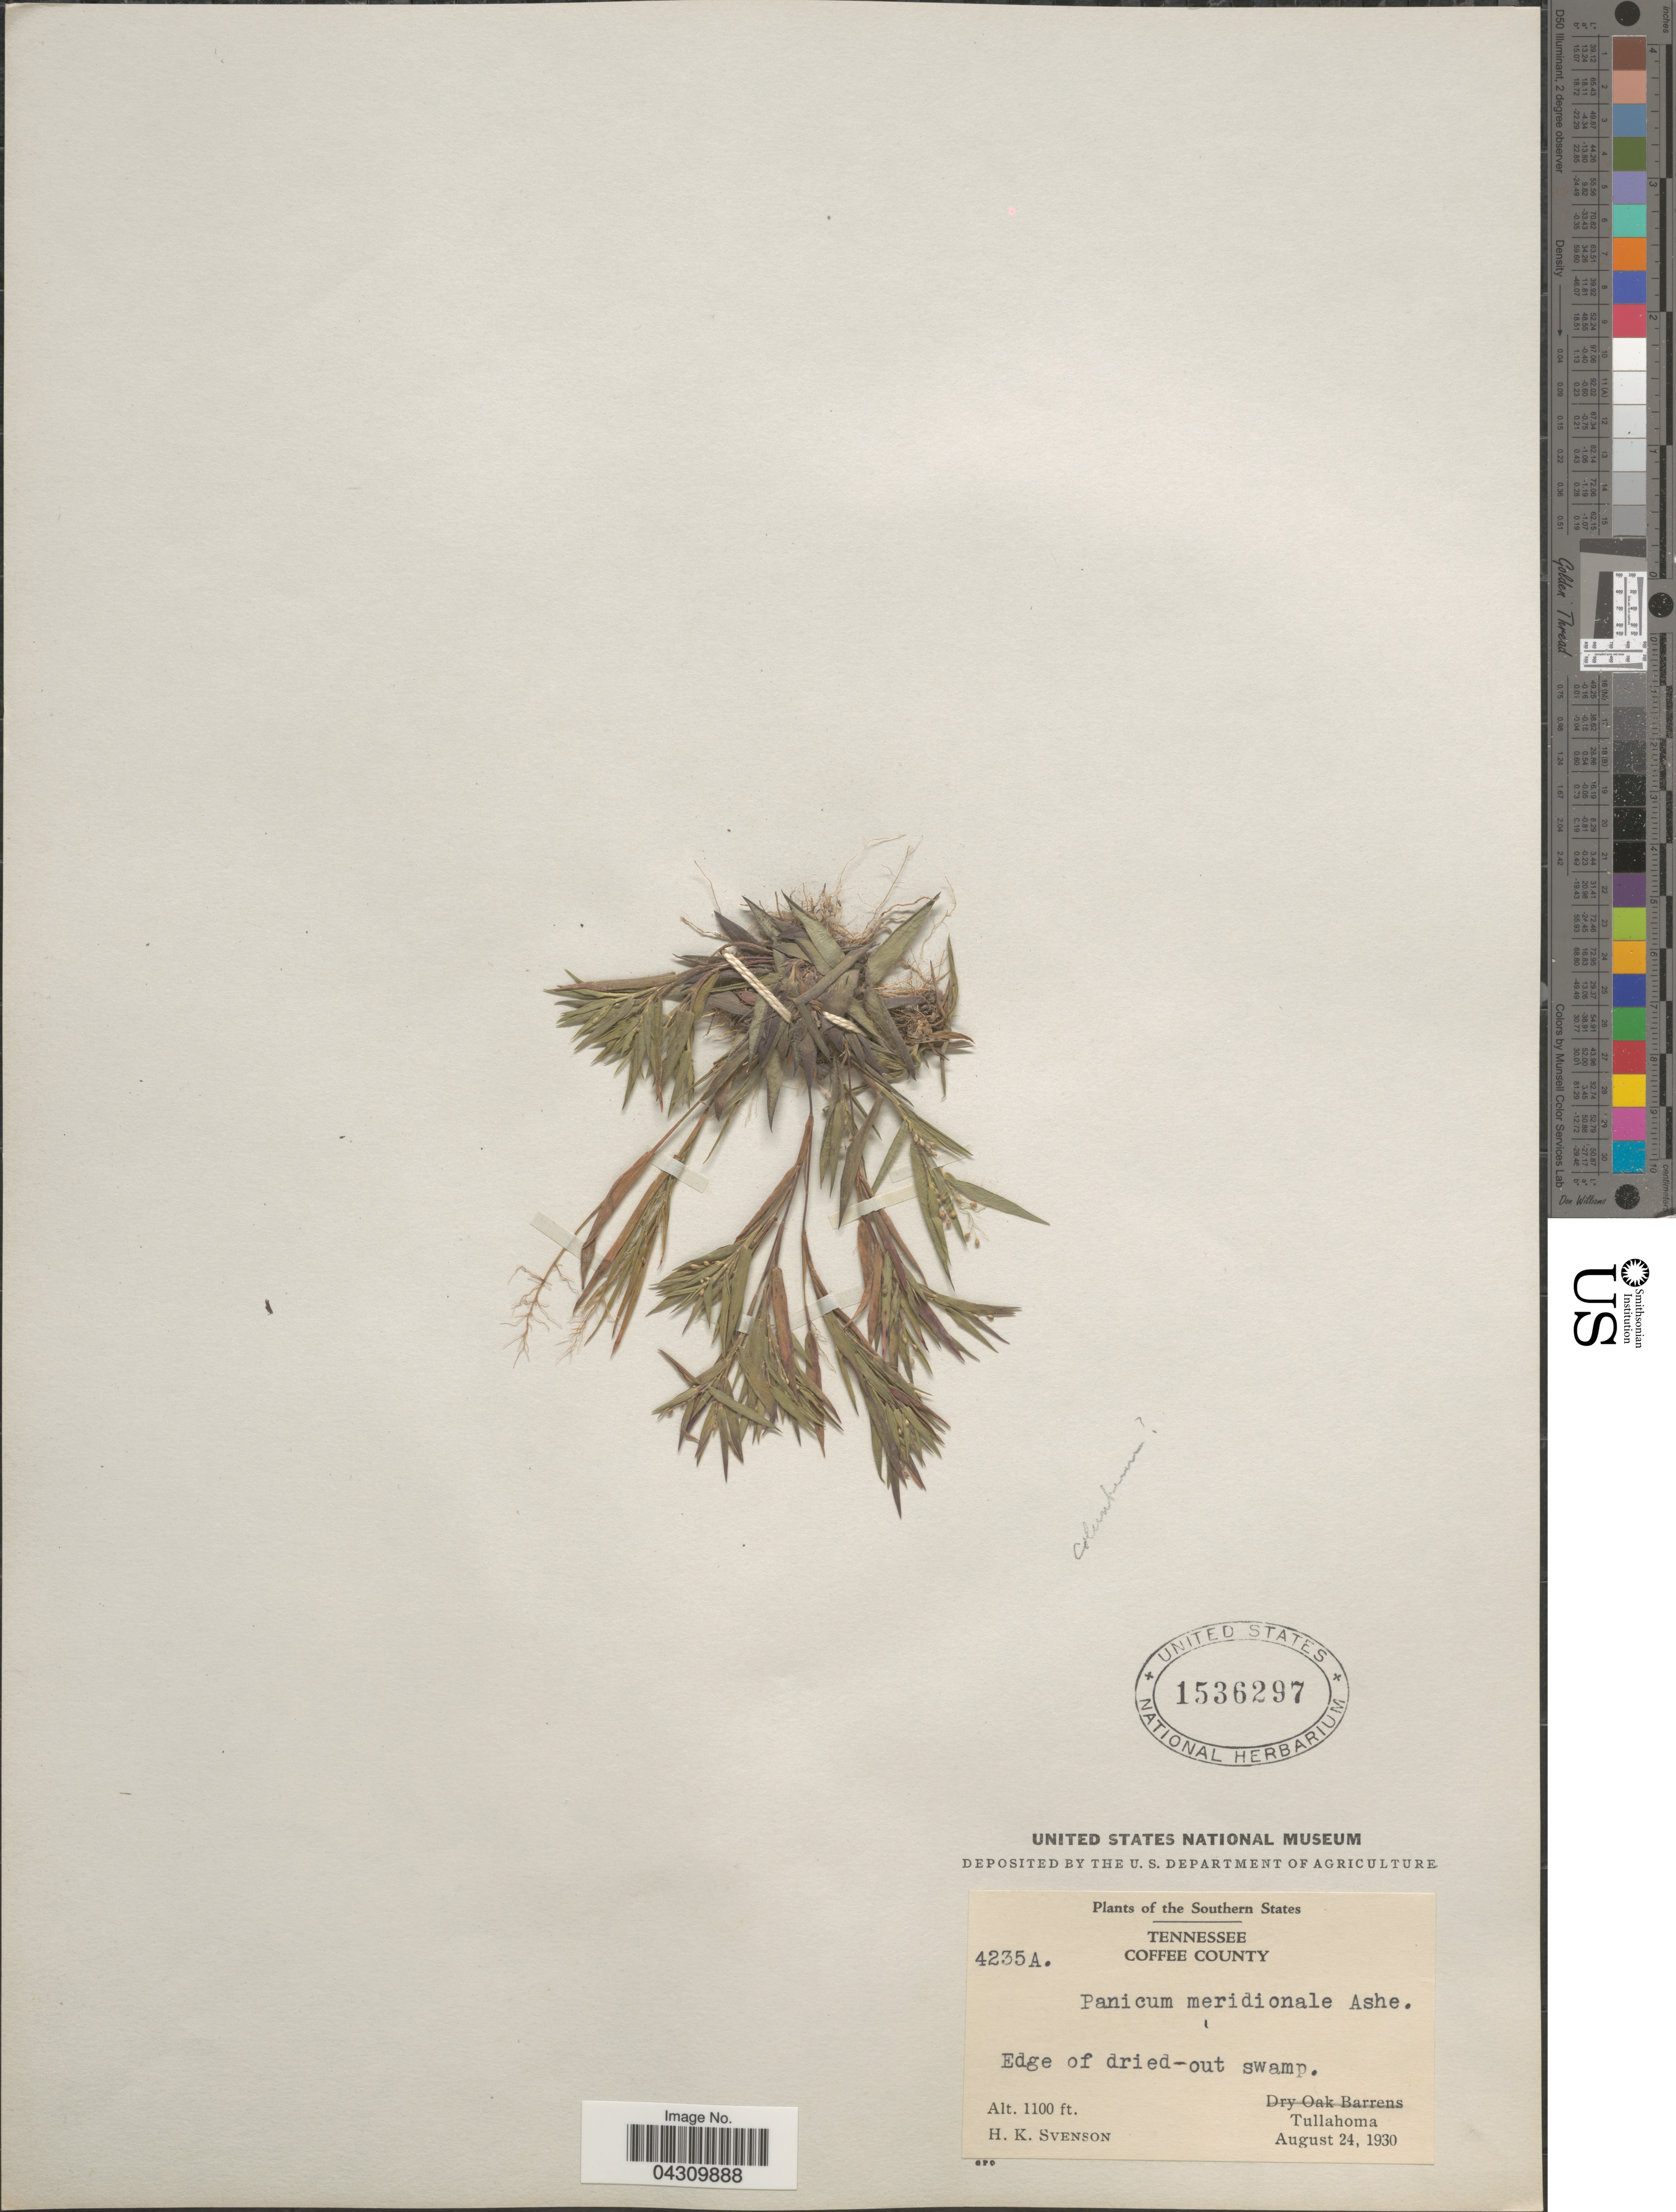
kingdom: Plantae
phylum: Tracheophyta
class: Liliopsida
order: Poales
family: Poaceae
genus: Dichanthelium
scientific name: Dichanthelium acuminatum var. acuminatum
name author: (Sw.) Gould & C.A. Clark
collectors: H. K. Svenson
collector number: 4235A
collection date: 1930-08-24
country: United States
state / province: Tennessee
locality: The Southern States. Coffee County. Edge of dried-out swamp. Tullahoma.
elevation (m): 335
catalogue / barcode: US 1536297